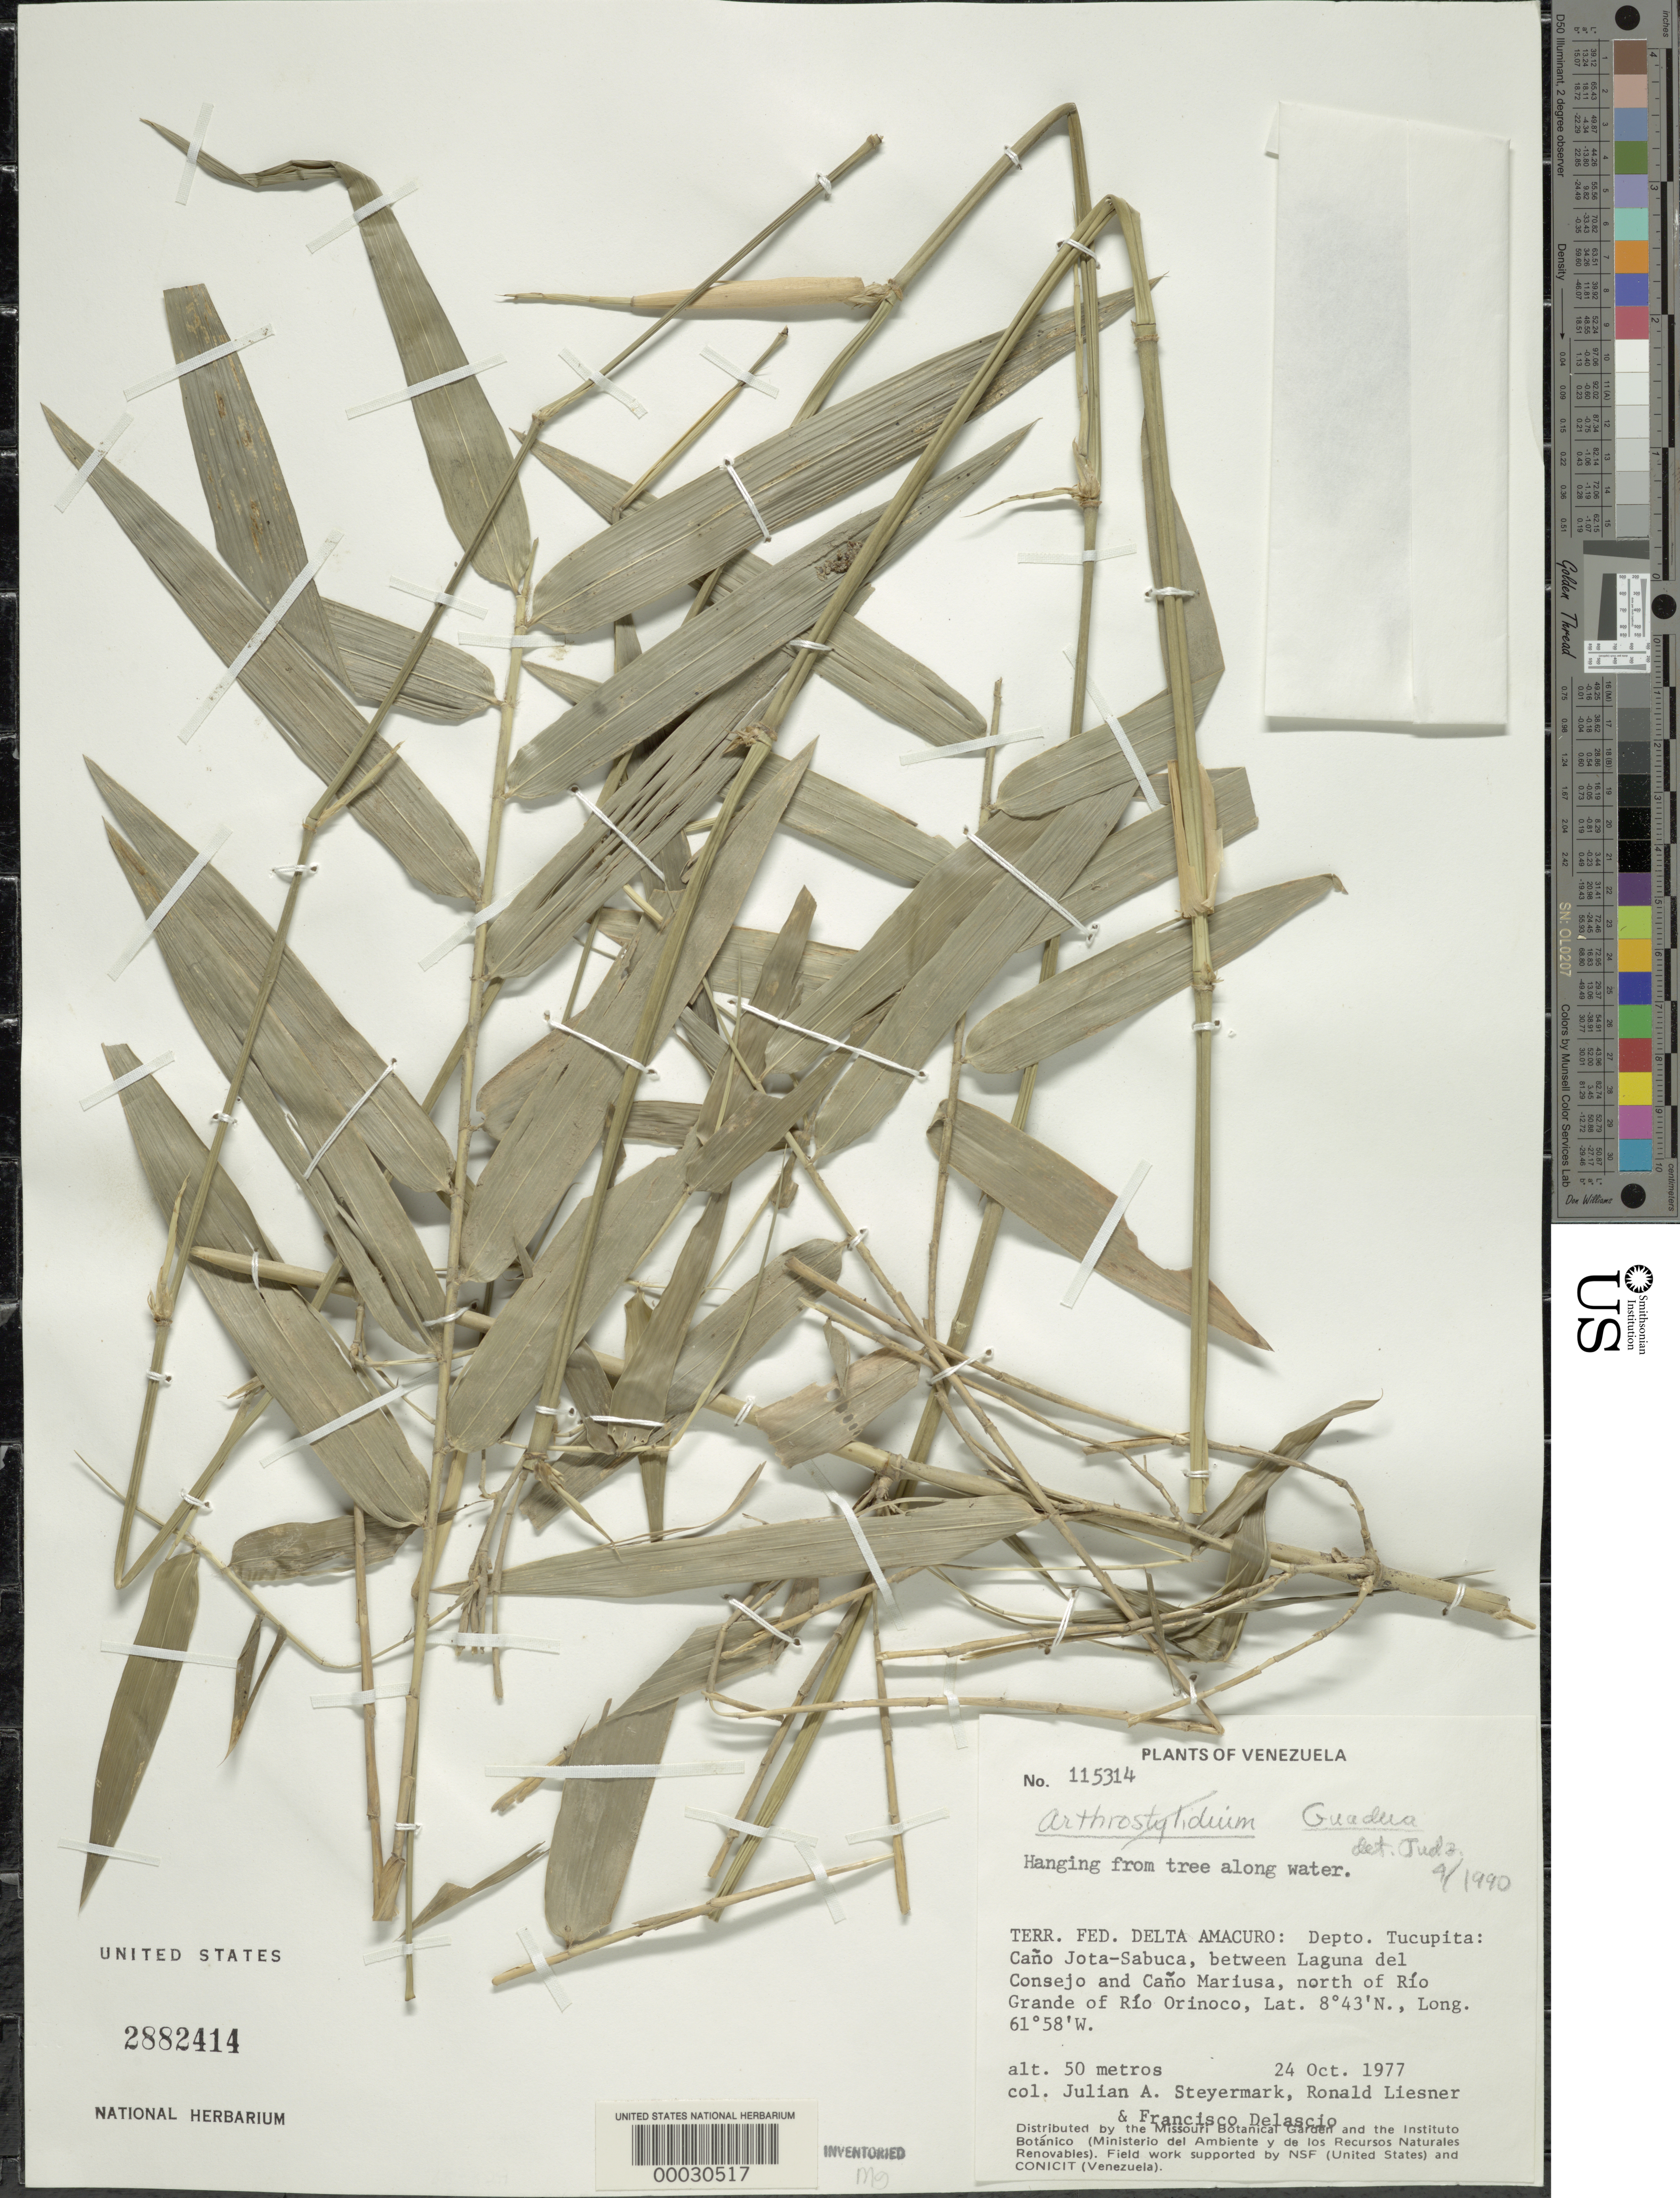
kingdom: Plantae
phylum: Tracheophyta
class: Liliopsida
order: Poales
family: Poaceae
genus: Guadua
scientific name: Guadua sp.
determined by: Judziewicz, E. J.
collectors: J. Steyermark, R. L. Liesner & F. Delascio C.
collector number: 115314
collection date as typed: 24 Oct 1977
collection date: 1977-10-24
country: Venezuela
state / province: Delta Amacuro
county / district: Tucupita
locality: Cano jota-sabuca, between laguna del consejo and cano mariusa, n of rio grande of rio orinoco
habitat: Along water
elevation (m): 50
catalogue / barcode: US 2882414